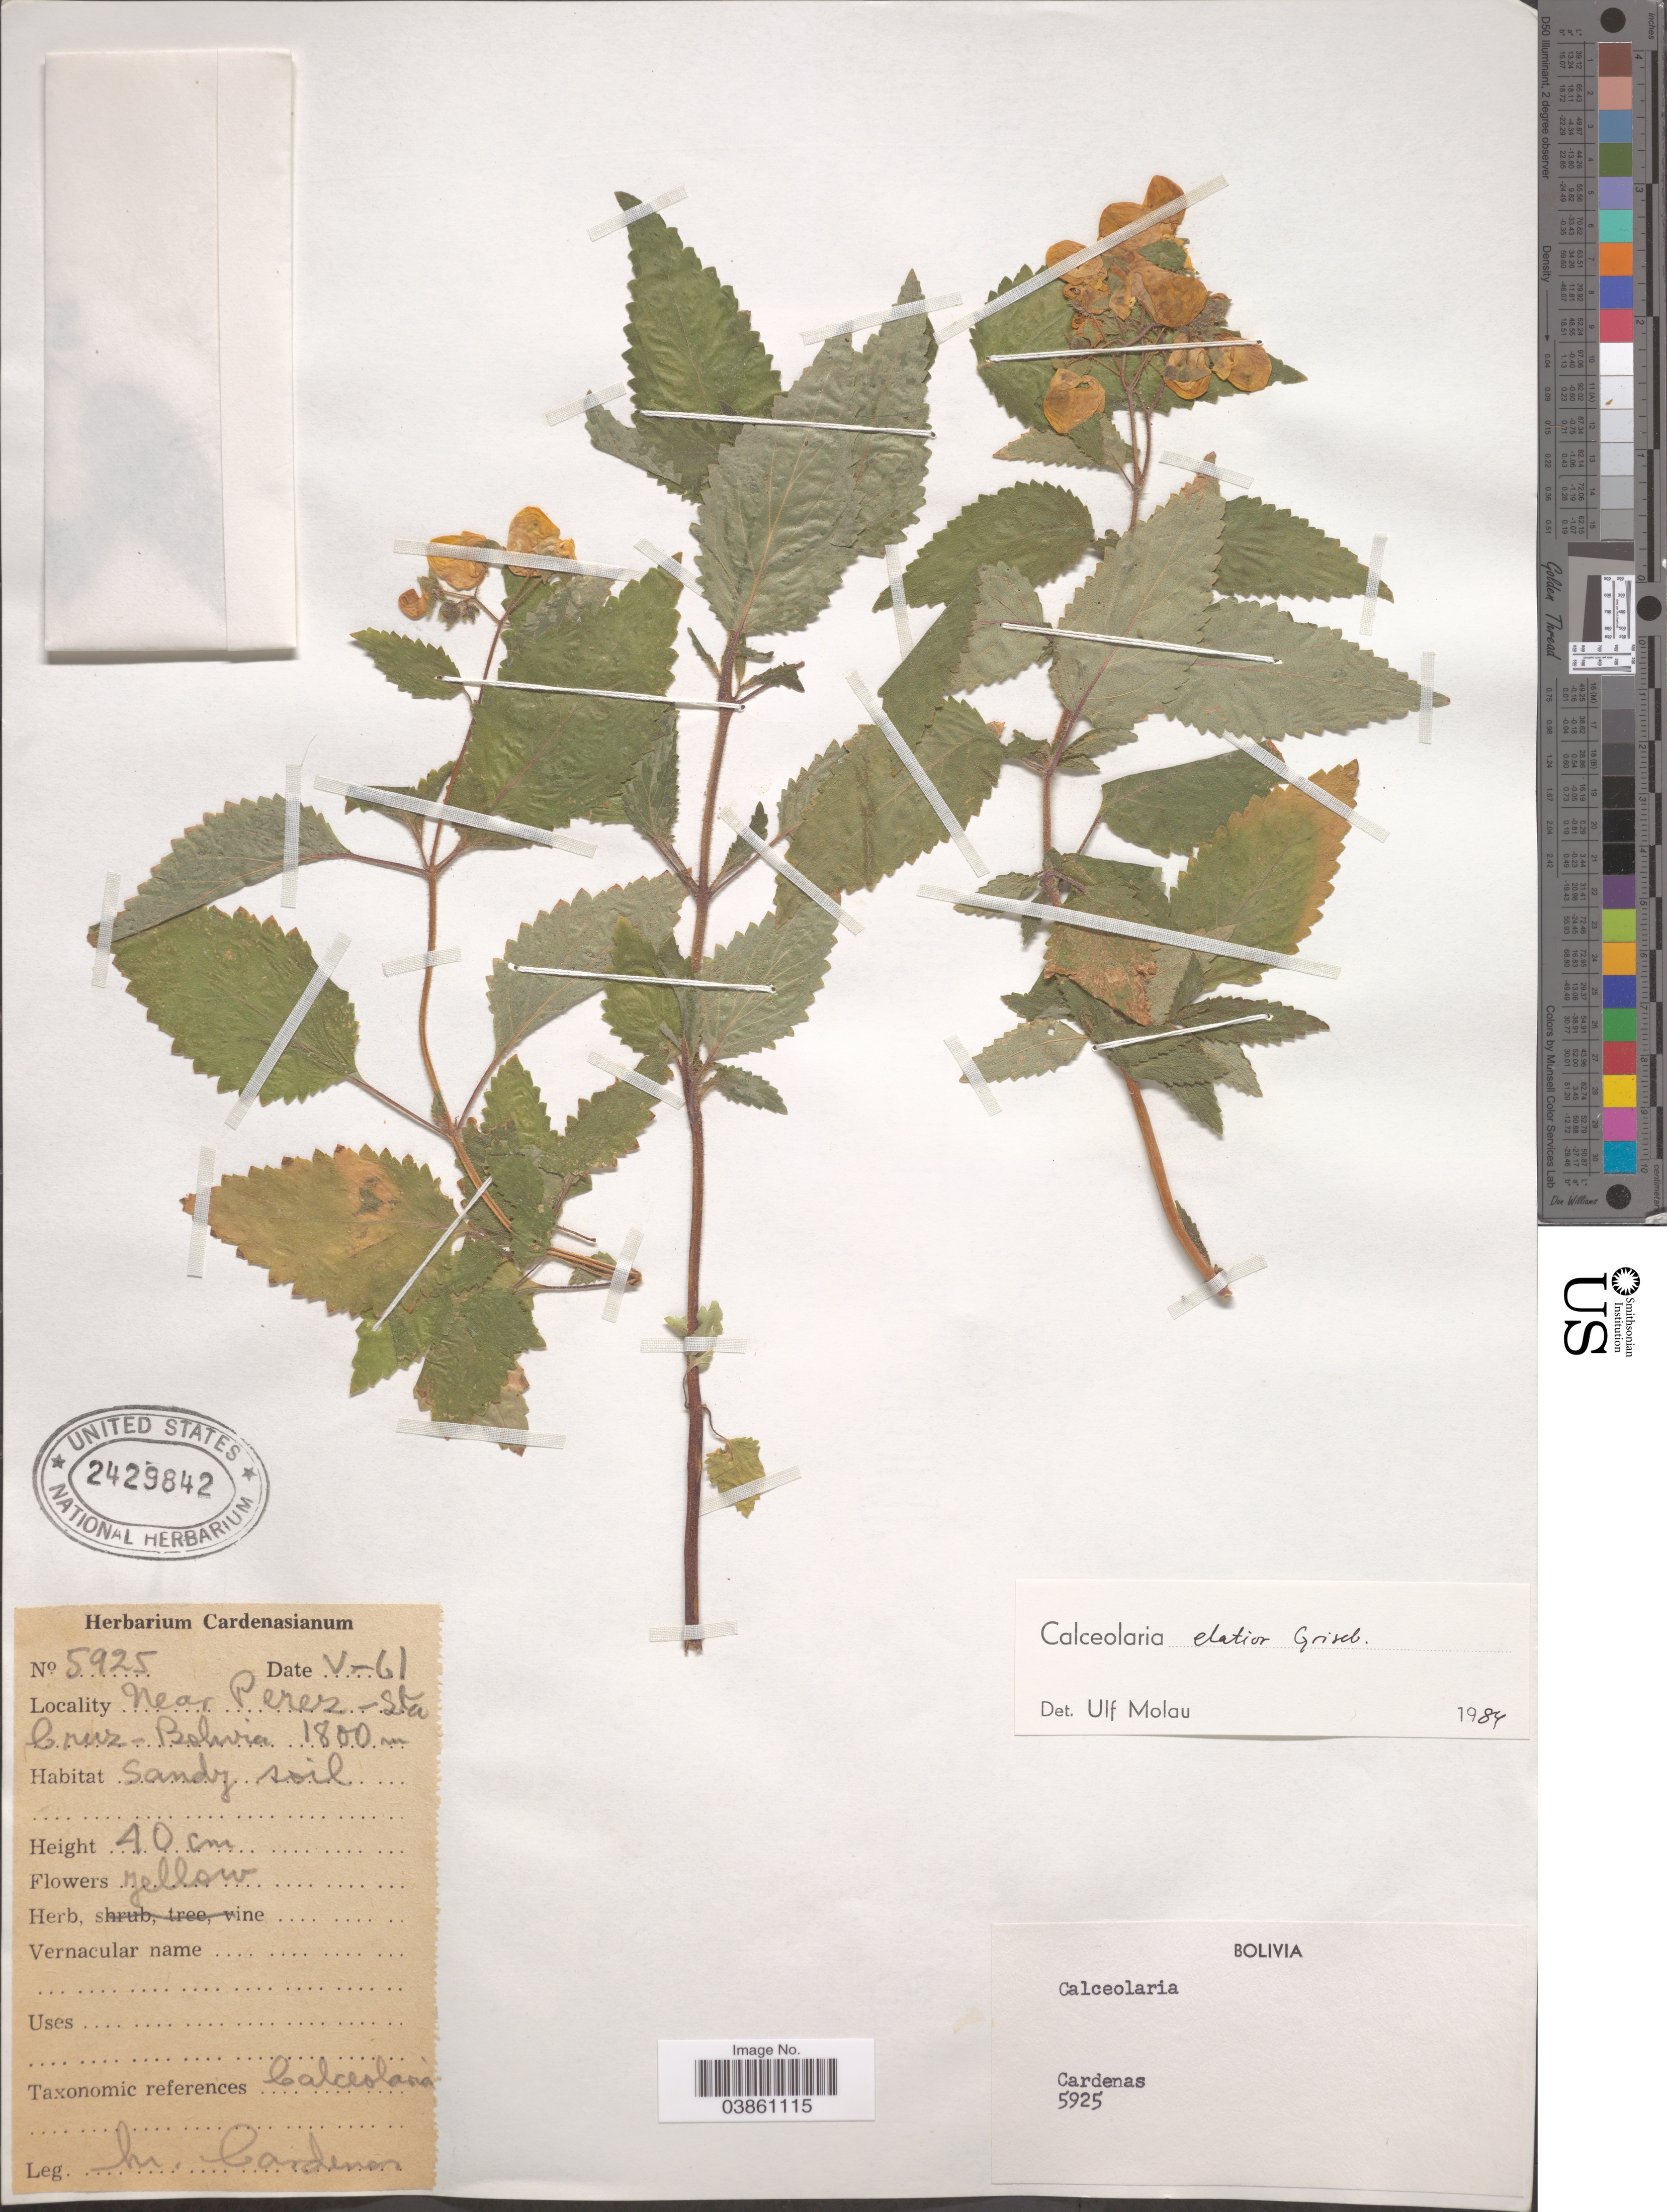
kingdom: Plantae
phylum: Tracheophyta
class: Magnoliopsida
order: Lamiales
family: Calceolariaceae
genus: Calceolaria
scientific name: Calceolaria elatior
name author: Griseb.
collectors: M. Cárdenas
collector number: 5925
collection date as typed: Transcribed d/m/y: /5/61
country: Bolivia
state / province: Santa Cruz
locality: Near Perez.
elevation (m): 1800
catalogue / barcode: US 2429842